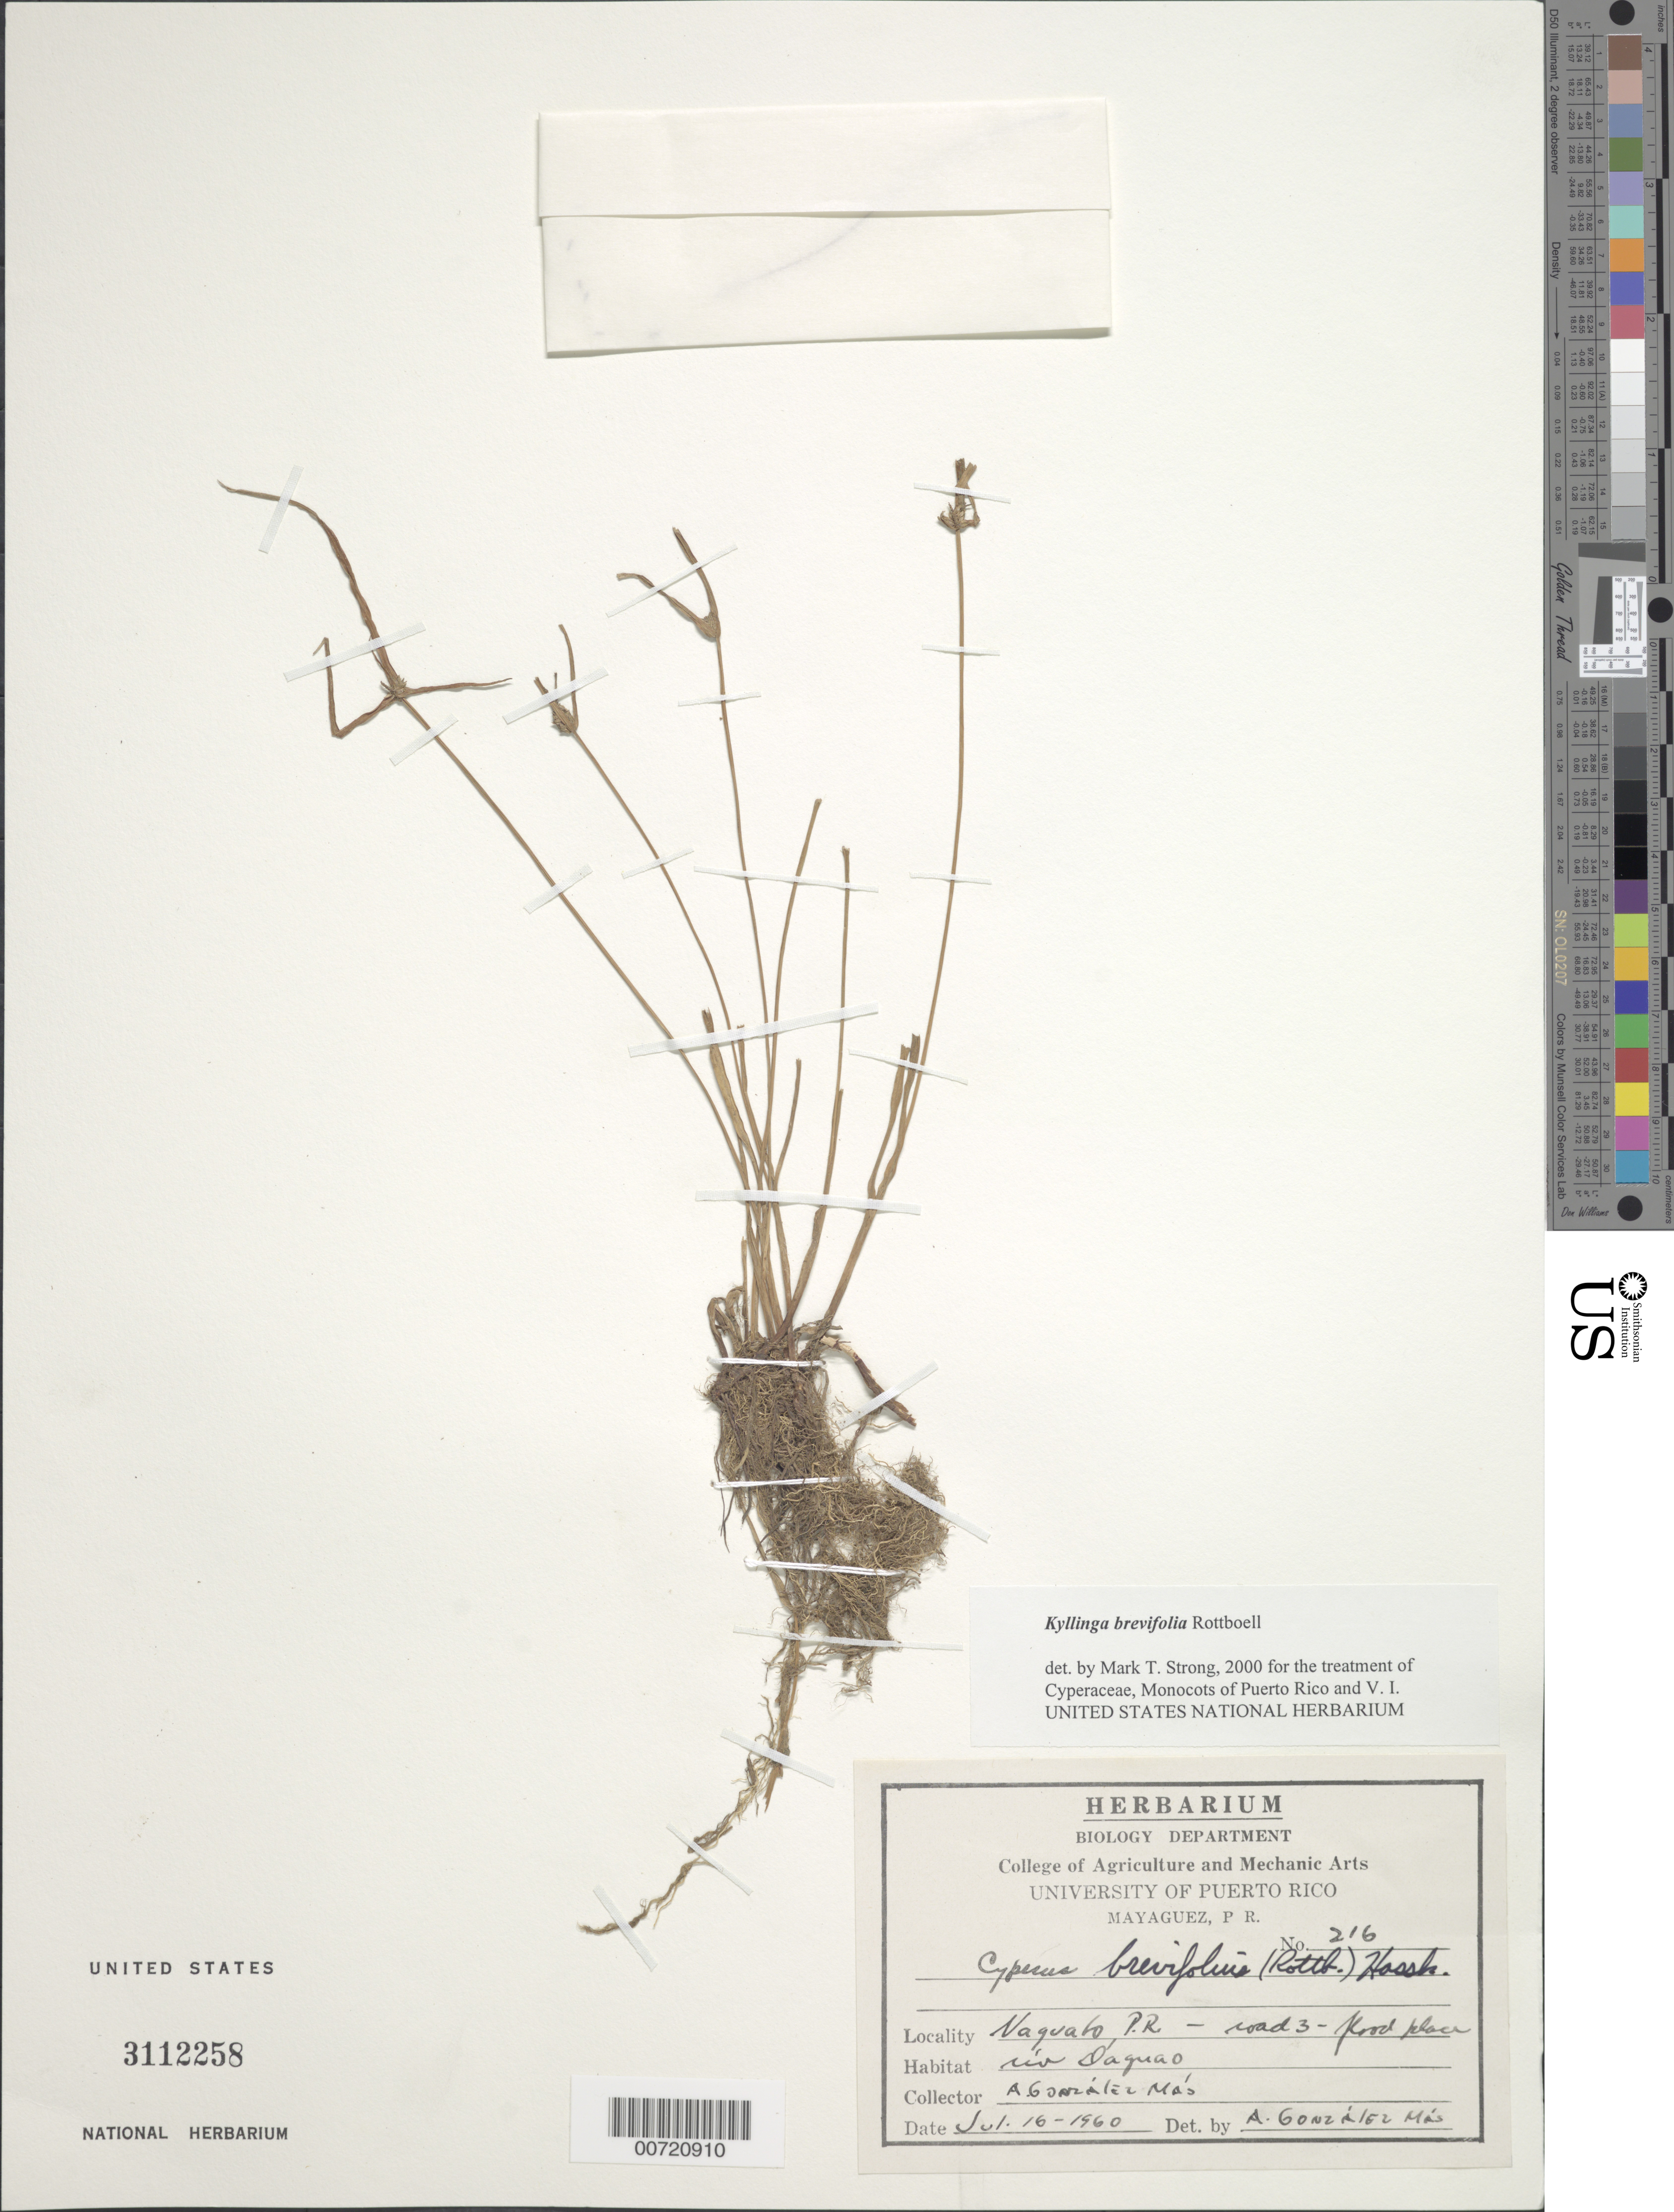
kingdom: Plantae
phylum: Tracheophyta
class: Liliopsida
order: Poales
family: Cyperaceae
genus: Cyperus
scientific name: Cyperus brevifolius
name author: (Rottb.) Hassk.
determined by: Strong, M. T., (US), Smithsonian Institution - National Museum of Natural History (UNITED STATES)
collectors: A. González Más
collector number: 216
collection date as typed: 16 Jul 1960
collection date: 1960-07-16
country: Puerto Rico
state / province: Naguabo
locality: Naguabo: Rd. 3. Daguao River.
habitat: Flood plain.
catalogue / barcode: US 3112258